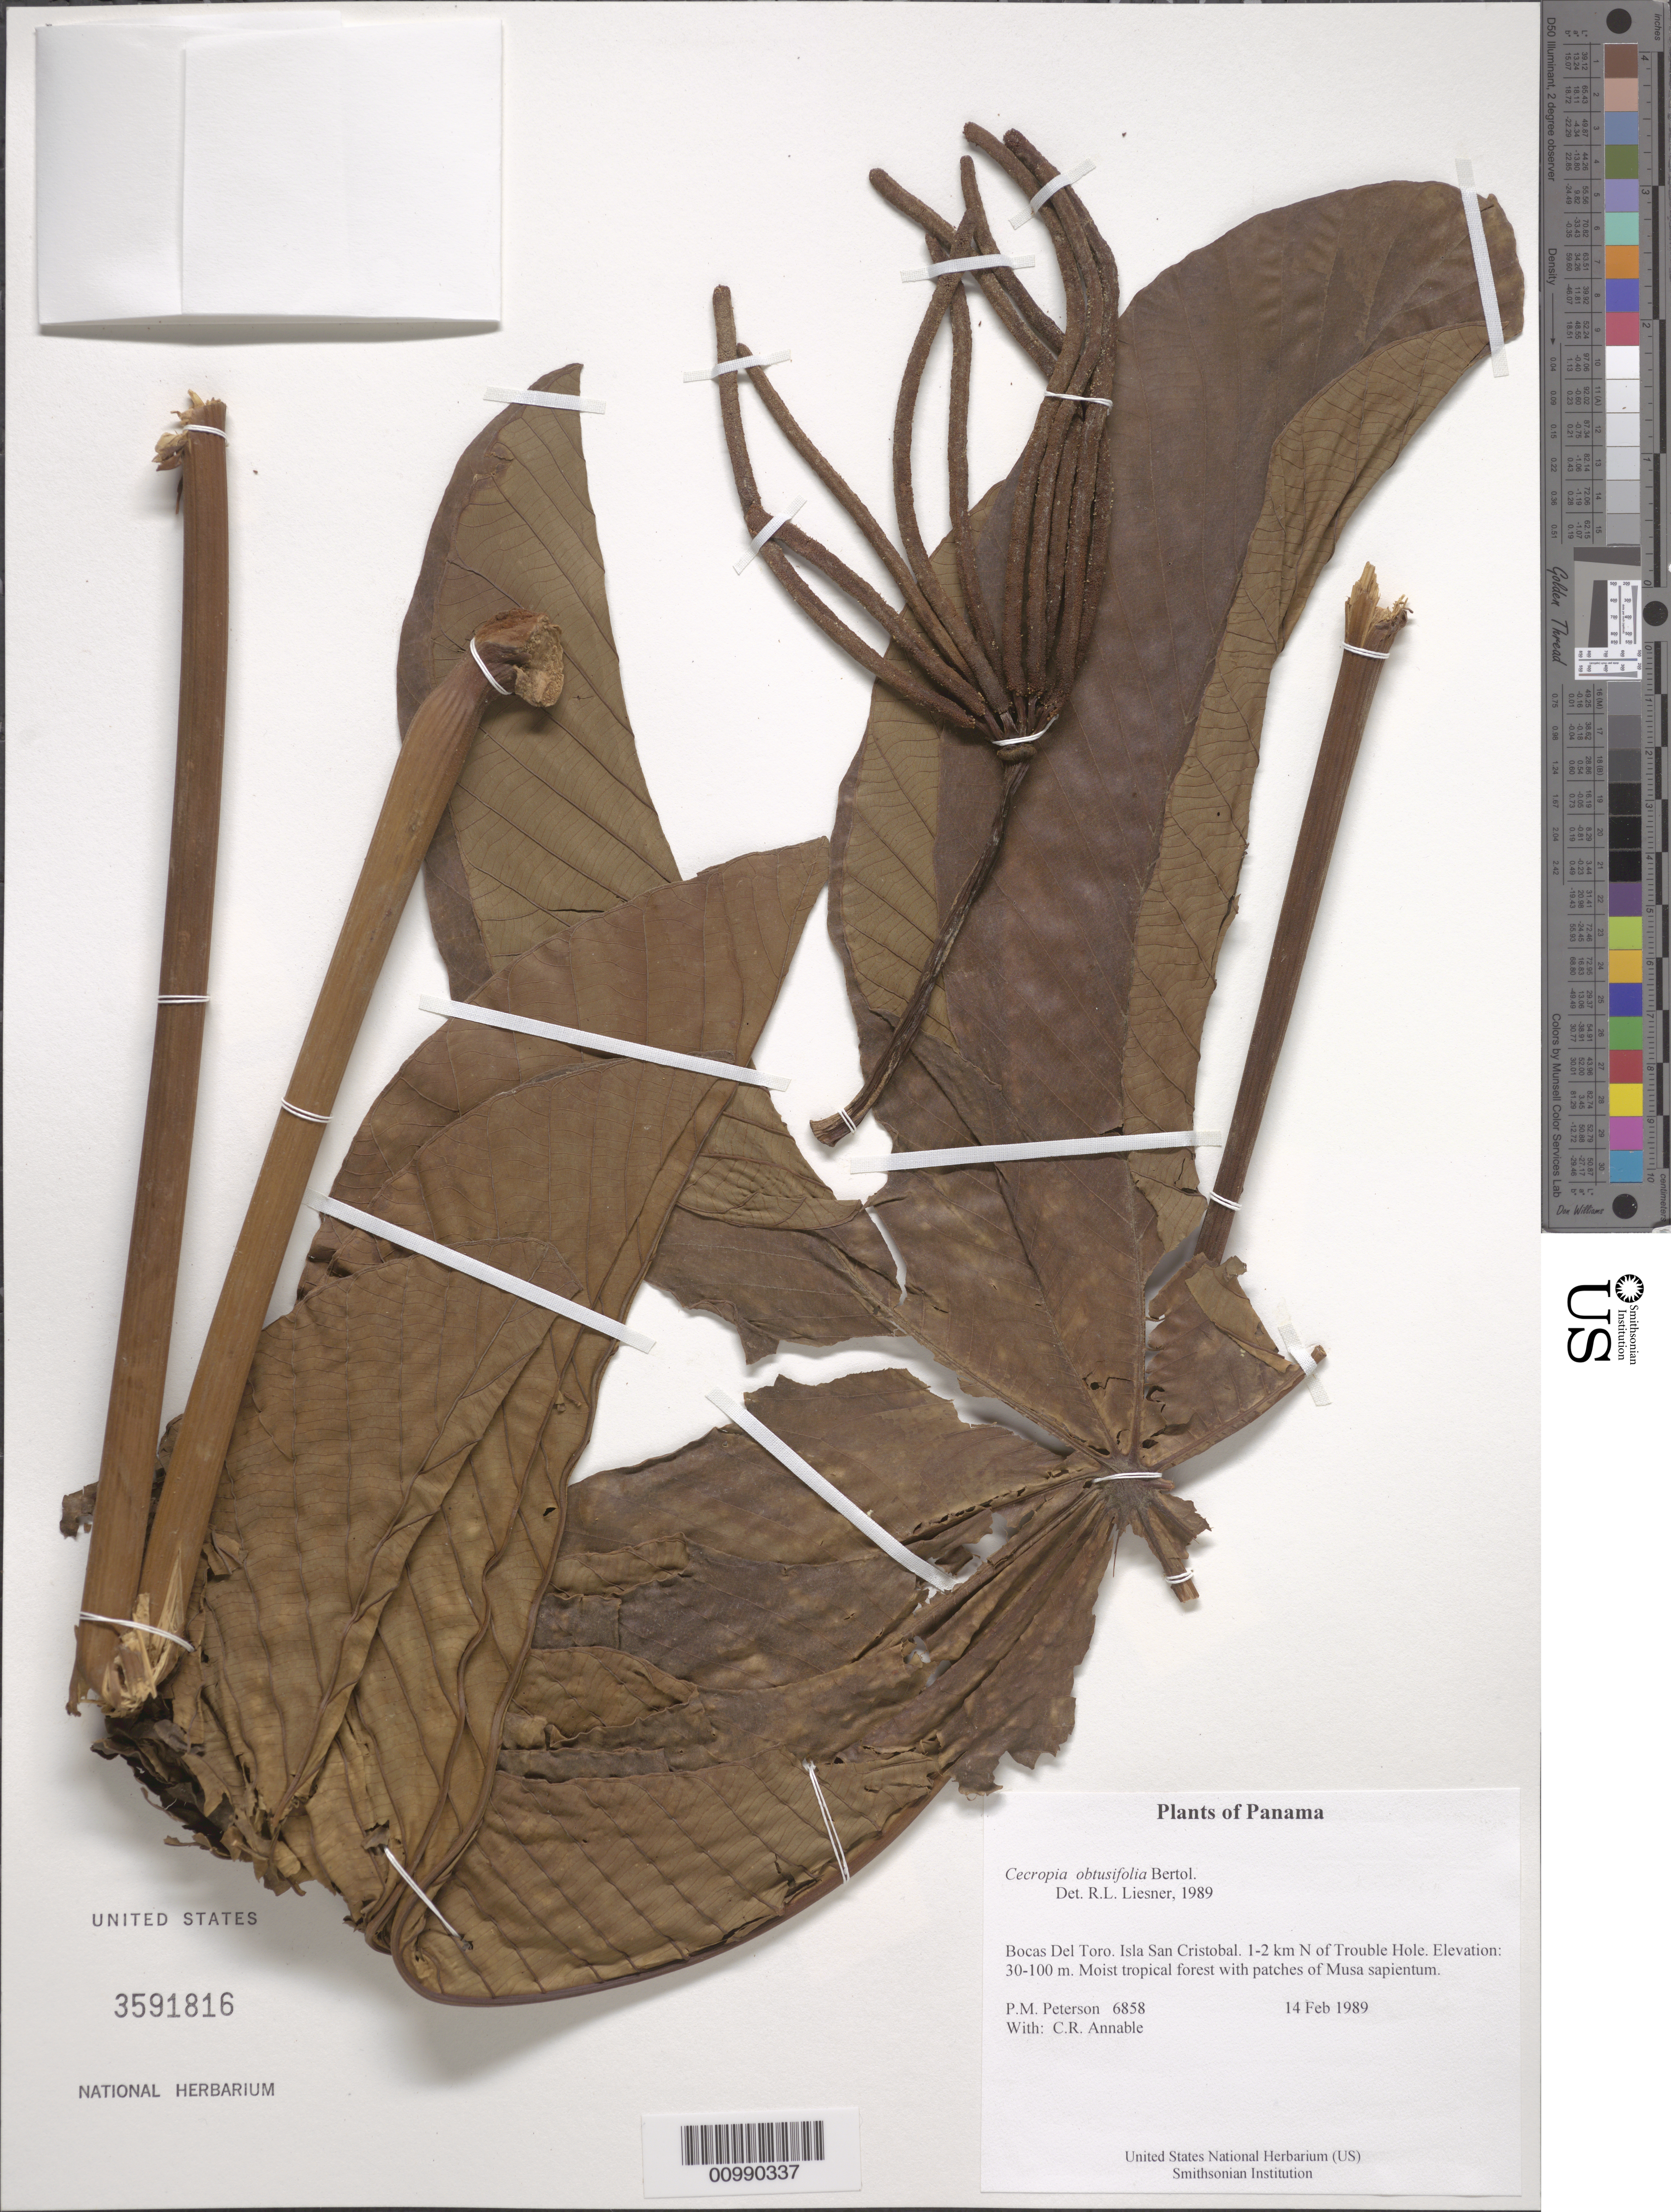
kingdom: Plantae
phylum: Tracheophyta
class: Magnoliopsida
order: Rosales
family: Urticaceae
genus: Cecropia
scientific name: Cecropia obtusifolia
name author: Bertol.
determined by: Liesner, R. L.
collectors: P. M. Peterson & C. R. Annable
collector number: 06858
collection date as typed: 14 Feb 1989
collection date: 1989-02-14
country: Panama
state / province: Bocas del Toro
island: San Cristobal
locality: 1-2 km N of Trouble Hole.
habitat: Moist tropical forest with patches of Musa sapientum.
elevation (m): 30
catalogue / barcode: US 3591816